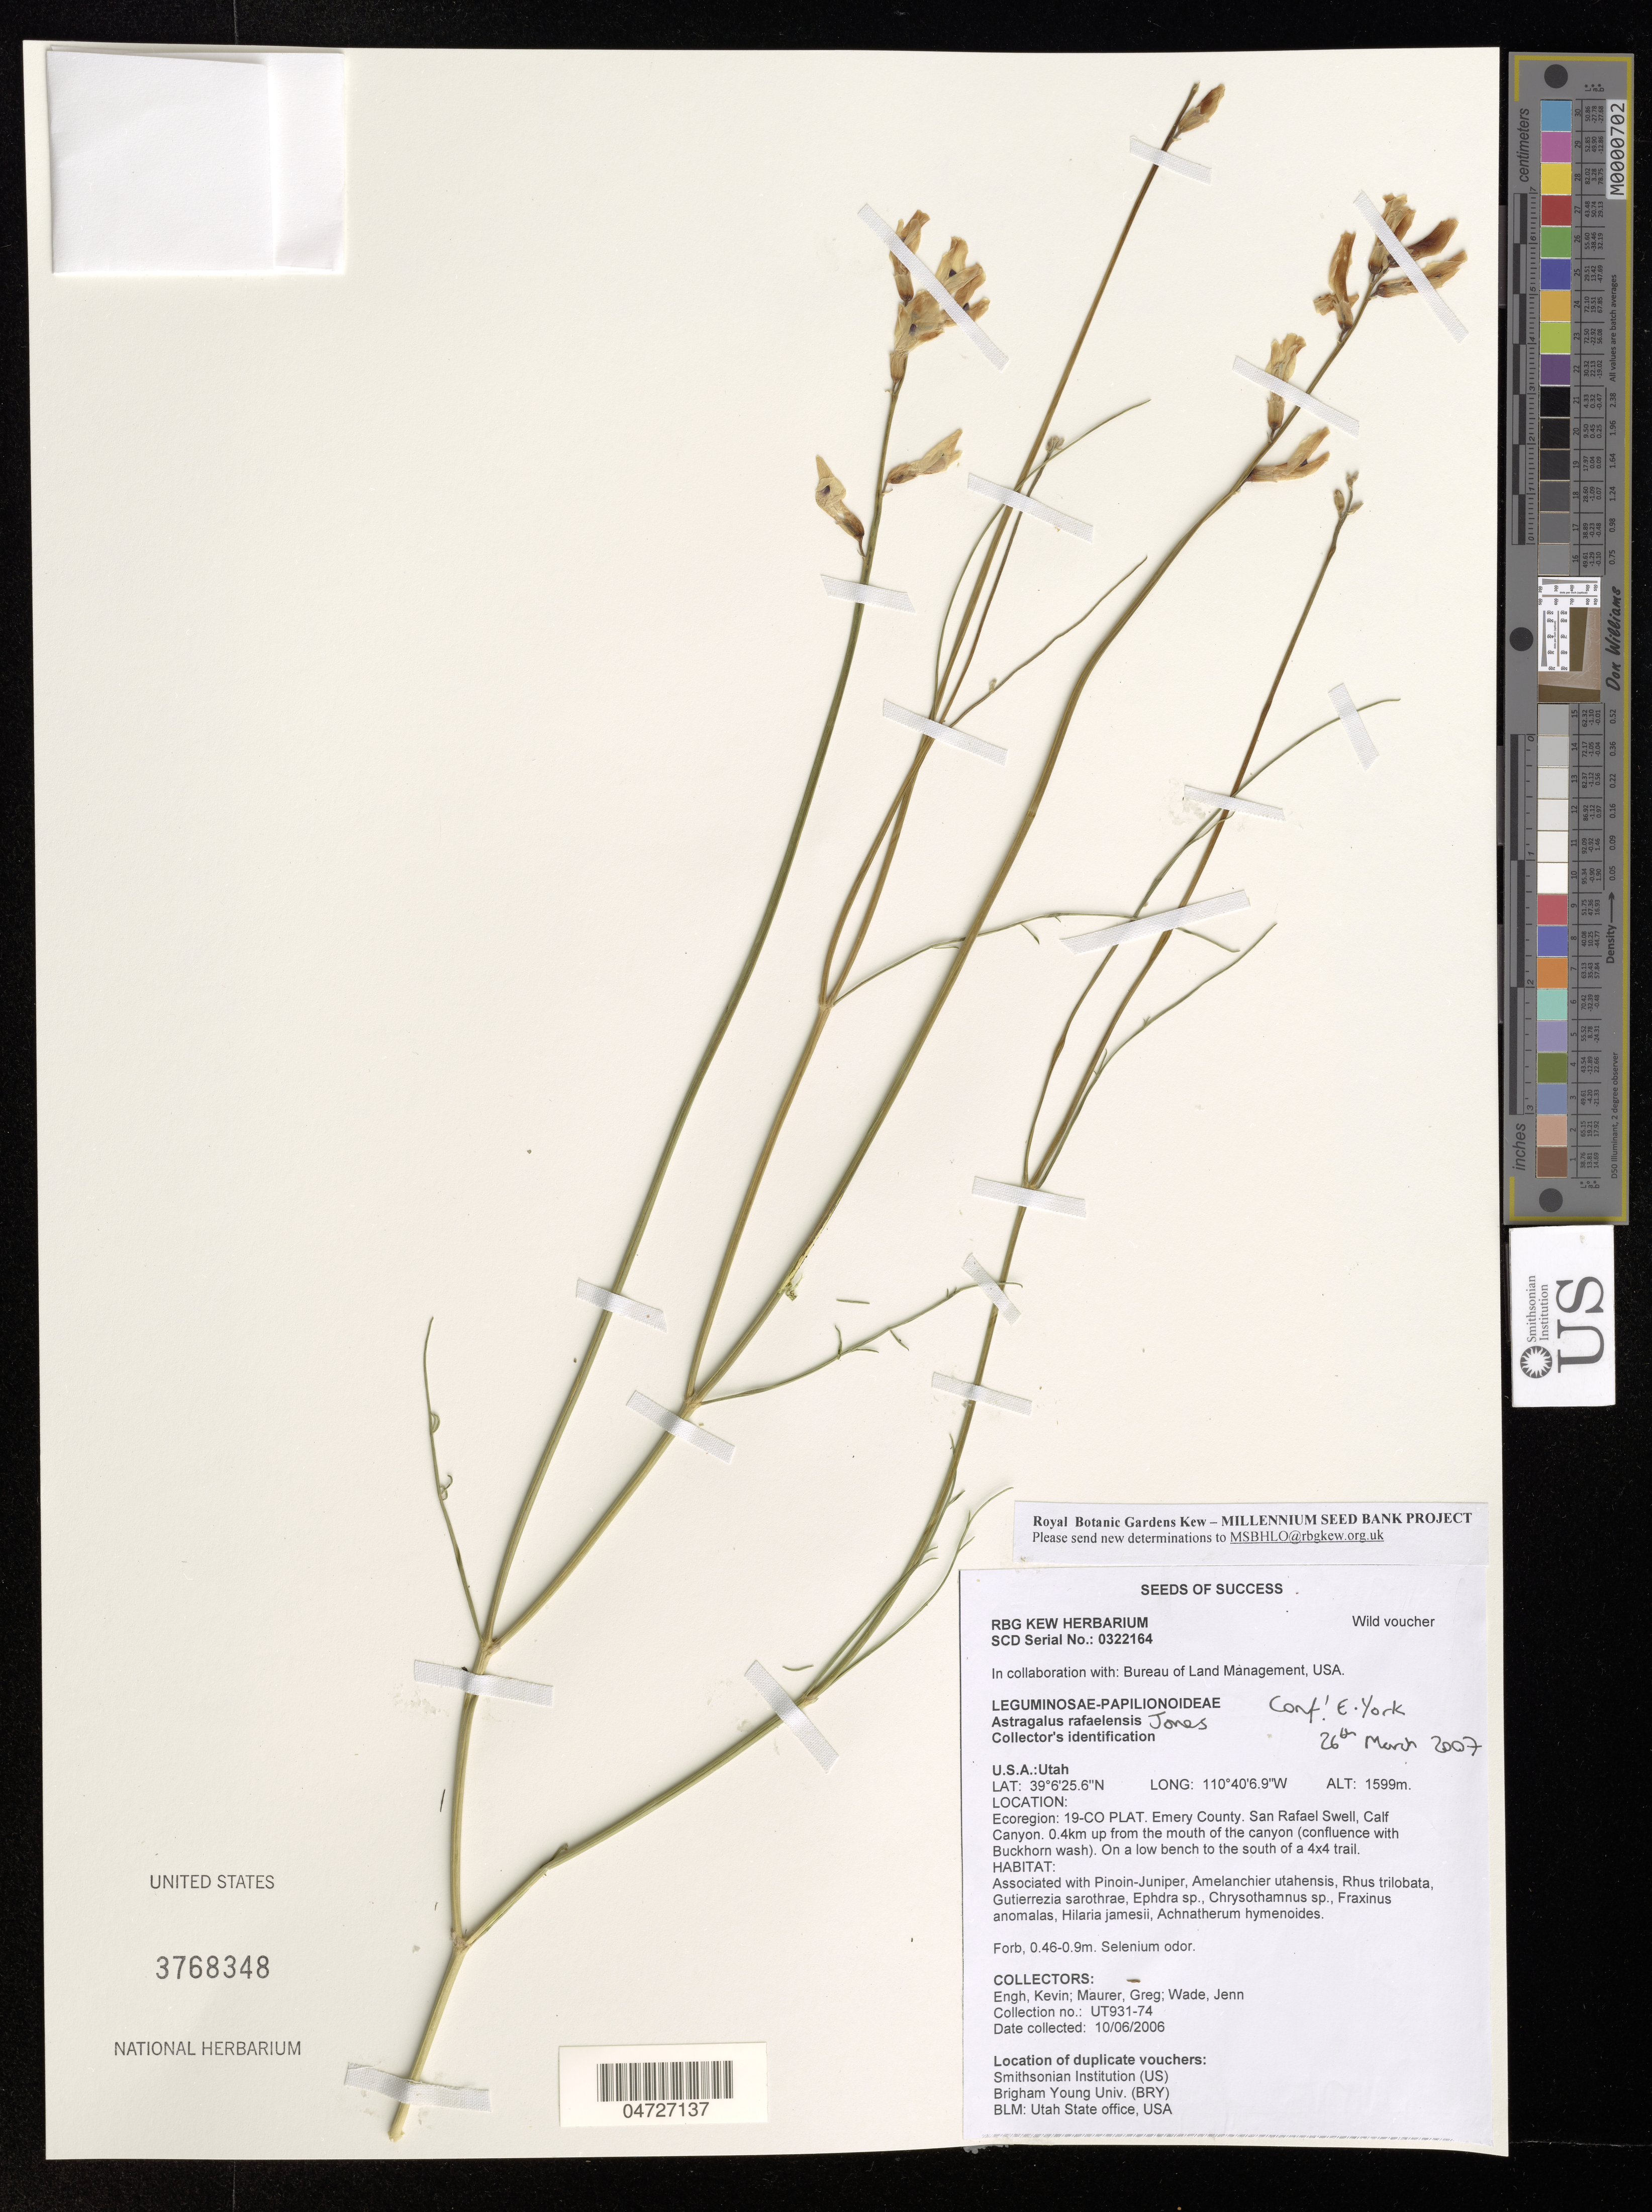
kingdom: Plantae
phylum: Tracheophyta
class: Magnoliopsida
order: Fabales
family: Fabaceae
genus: Astragalus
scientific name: Astragalus rafaelensis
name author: M.E. Jones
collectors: K. Engh, G. Maurer & J. Wade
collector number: UT931-74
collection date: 2006-06-10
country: United States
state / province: Utah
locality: Ecoregion: 19-CO PLAT. Emery County. San Rafael Swell, Calf Canyon. 0.4km up from the mouth of the canyon (confluence with Buckhorn wash). On a low bench to the south of a 4x4 trail.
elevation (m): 1599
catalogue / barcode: US 3768348